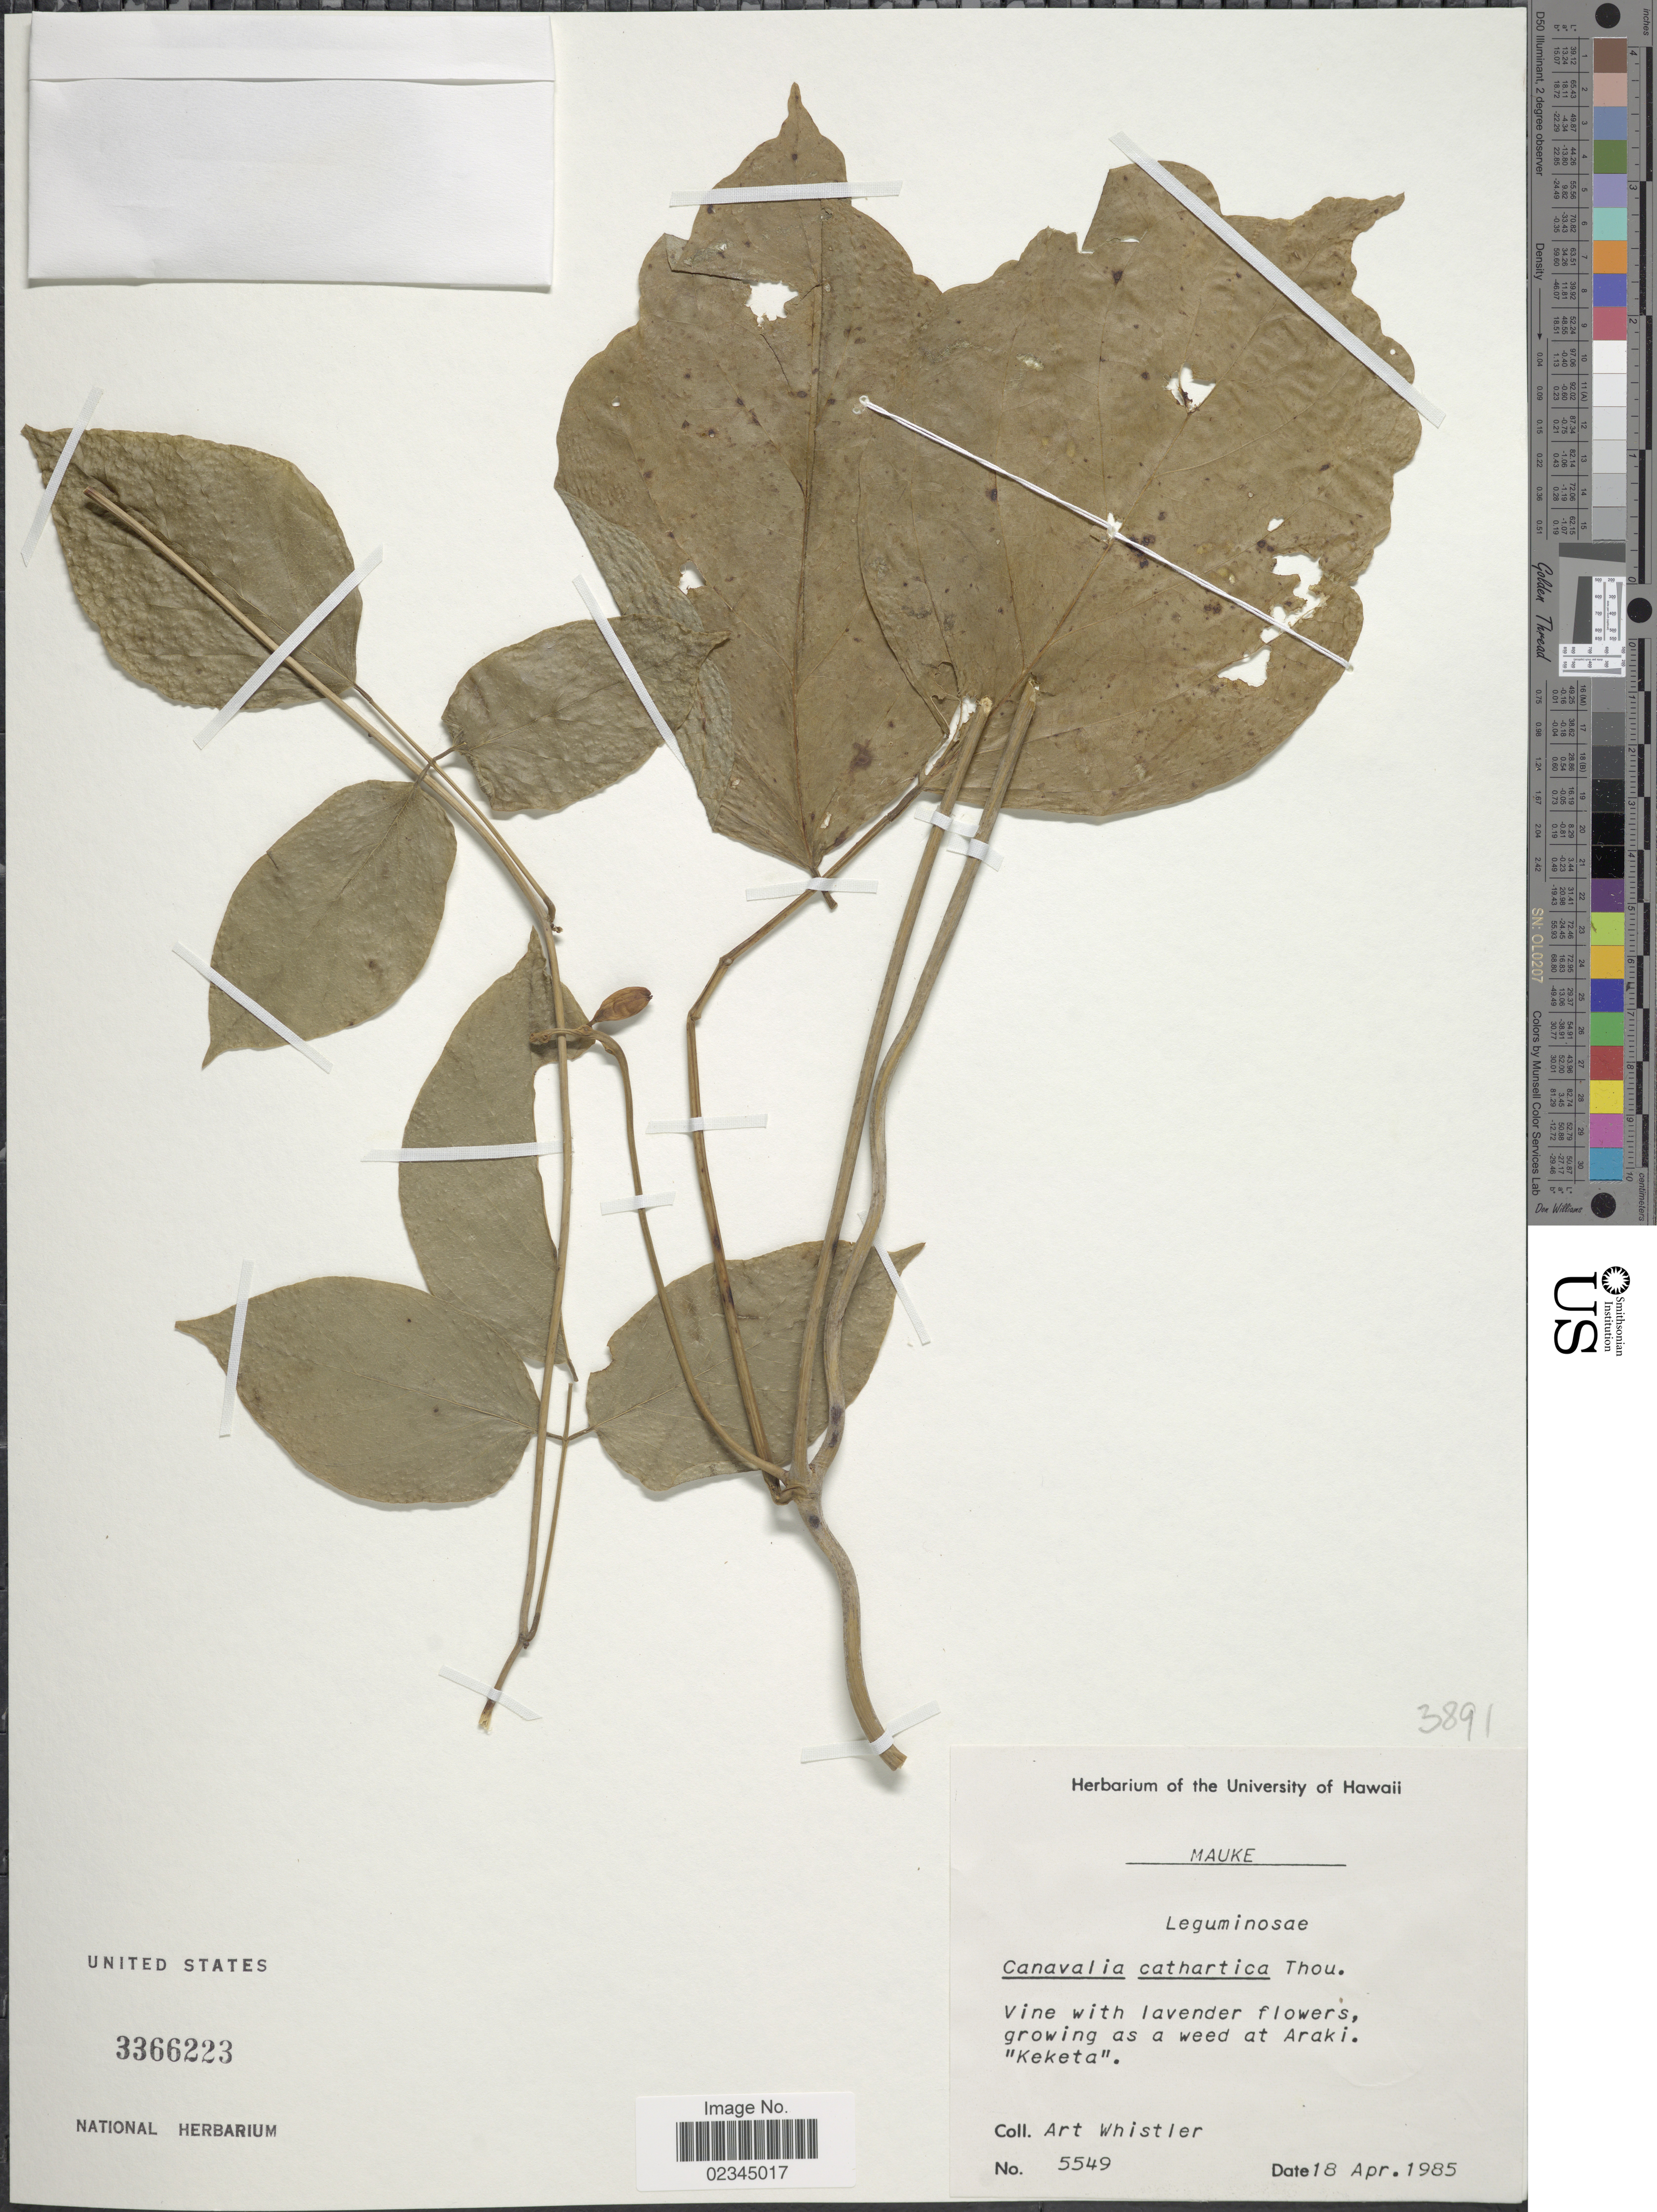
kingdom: Plantae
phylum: Tracheophyta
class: Magnoliopsida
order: Fabales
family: Fabaceae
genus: Canavalia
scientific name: Canavalia cathartica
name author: Thouars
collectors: A. Whistler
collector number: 5549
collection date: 1985-04-18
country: Cook Islands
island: Mauke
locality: Araki, Keketa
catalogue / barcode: US 3366223